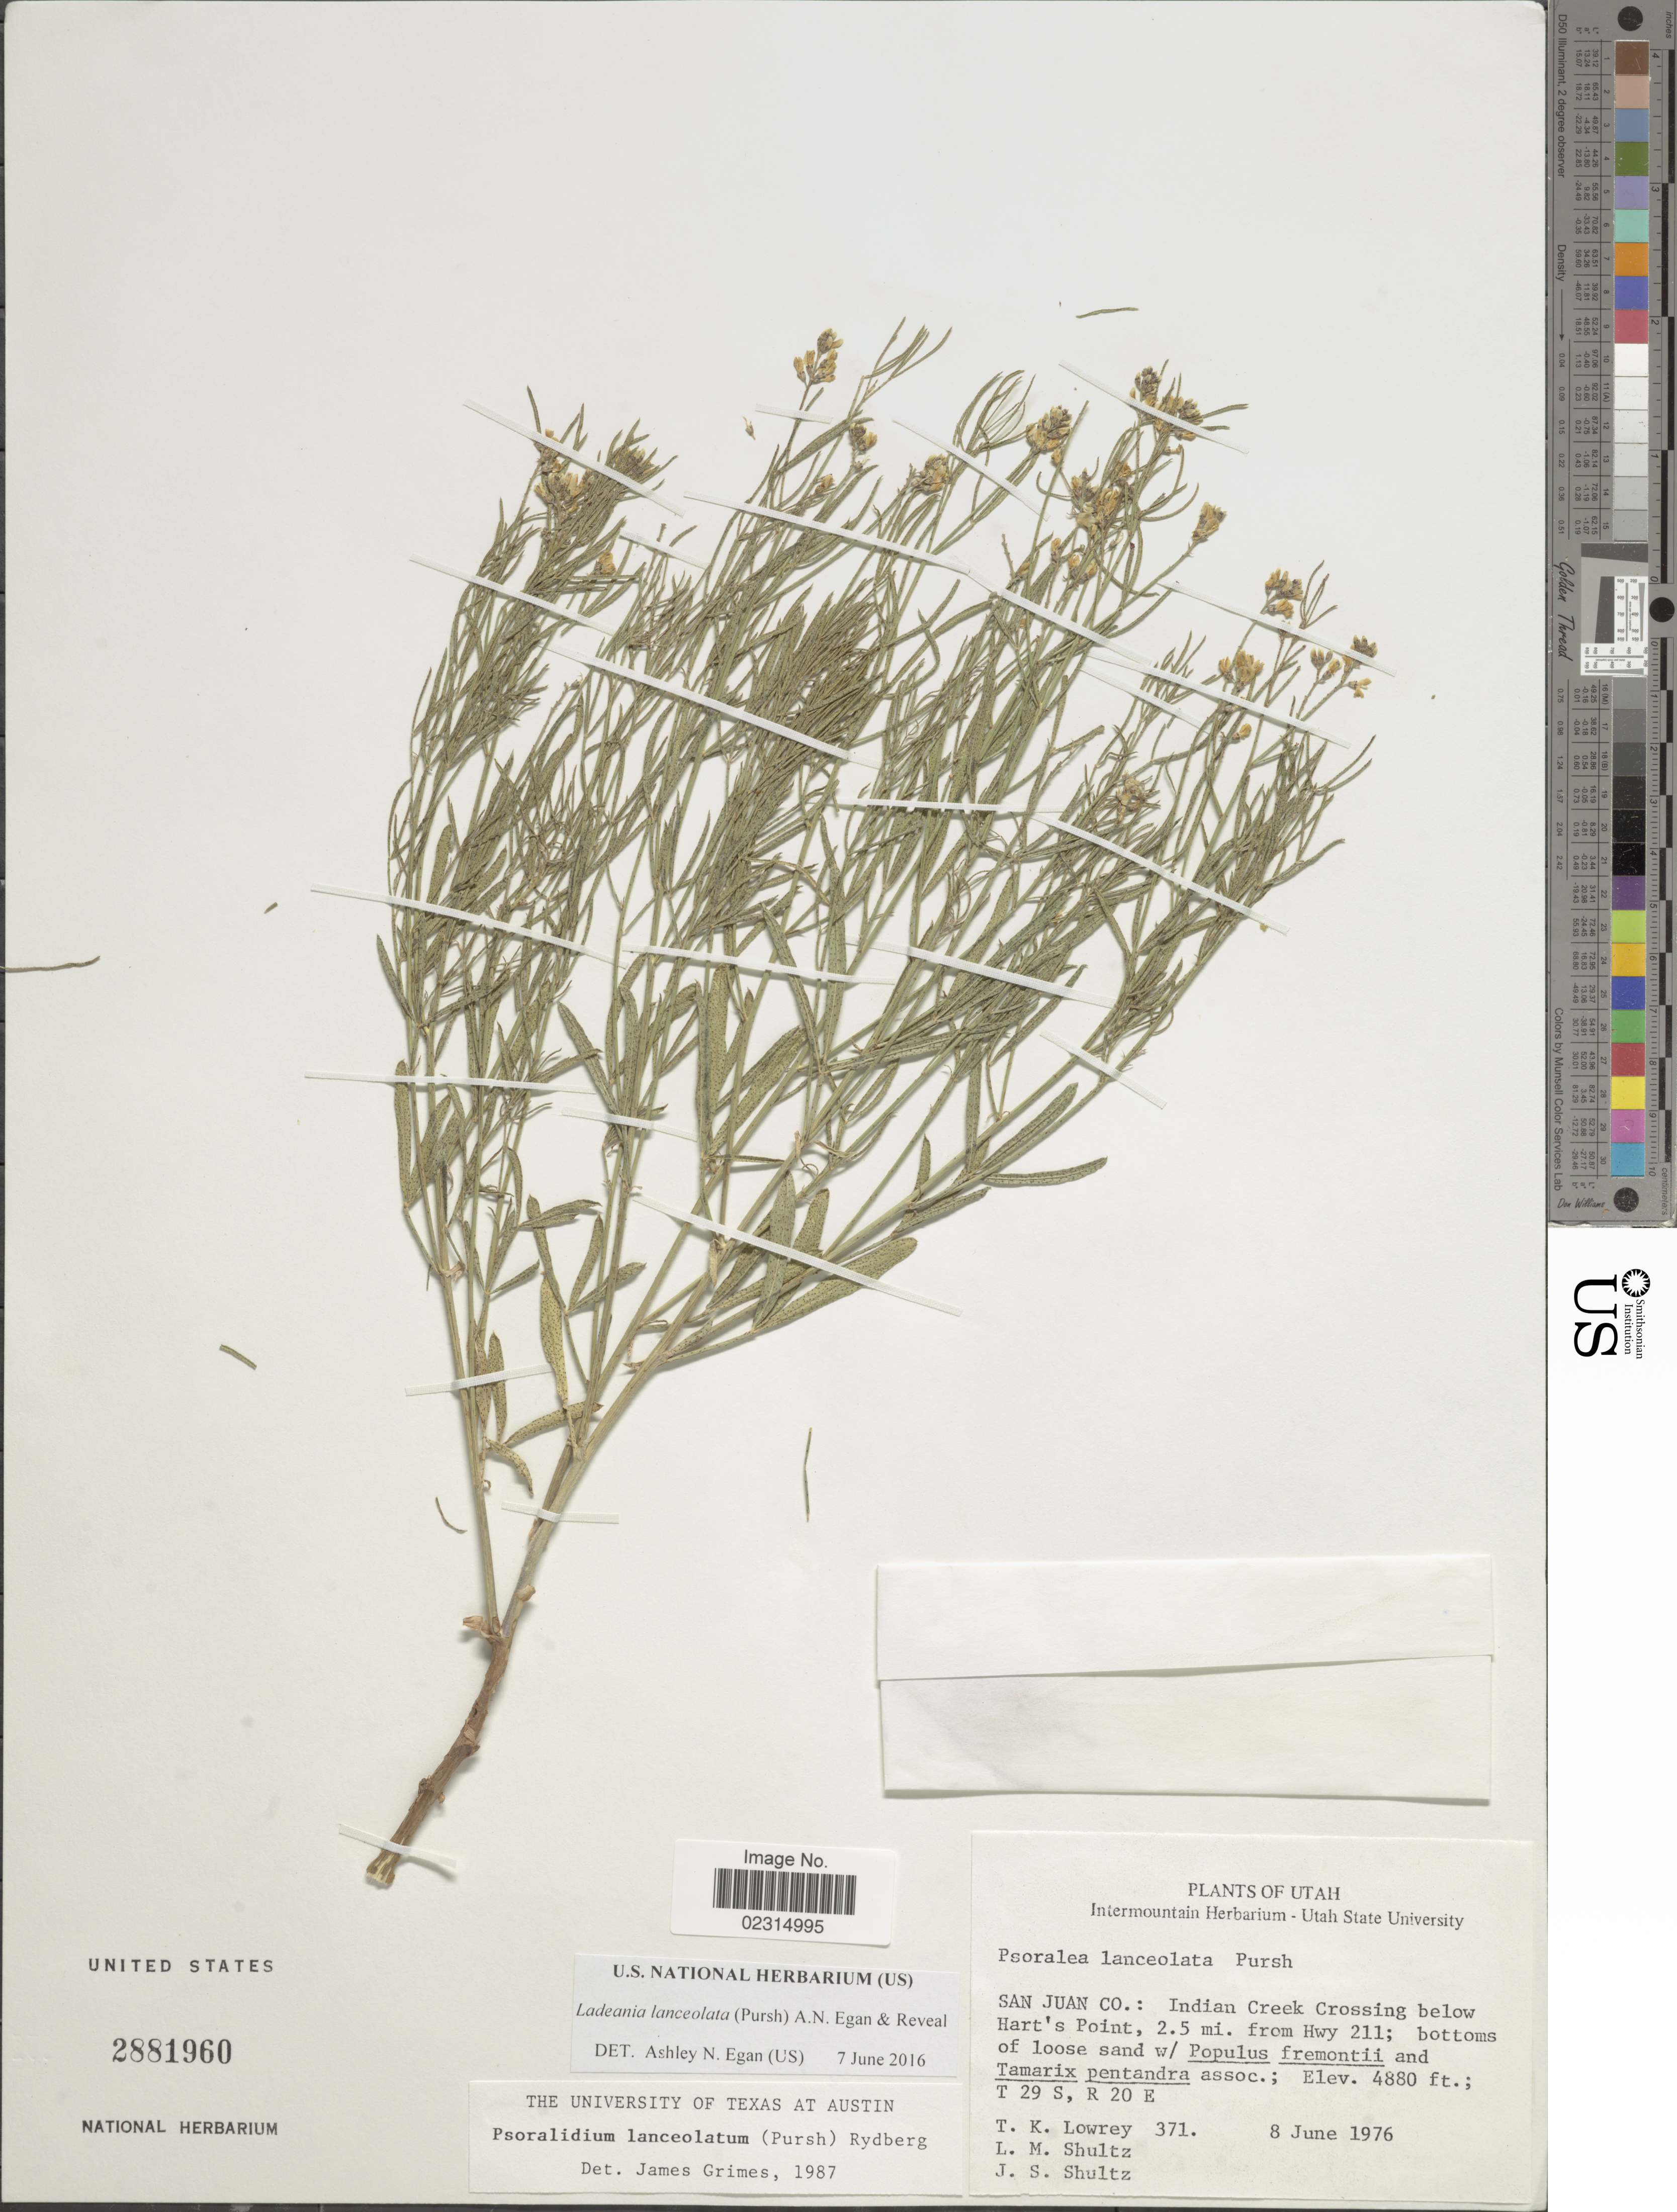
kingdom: Plantae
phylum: Tracheophyta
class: Magnoliopsida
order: Fabales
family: Fabaceae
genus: Ladeania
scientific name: Ladeania lanceolata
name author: (Pursh) A.N. Egan & Reveal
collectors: T. Lowrey, L. Shultz & J. Shultz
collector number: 371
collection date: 1976-06-08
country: United States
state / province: Utah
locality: San Juan Co: Indian Creek Crossing below Hart's Point, 2.5 mi from Hwy 211; T 29 S, R 20 E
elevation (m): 1487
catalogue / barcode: US 2881960